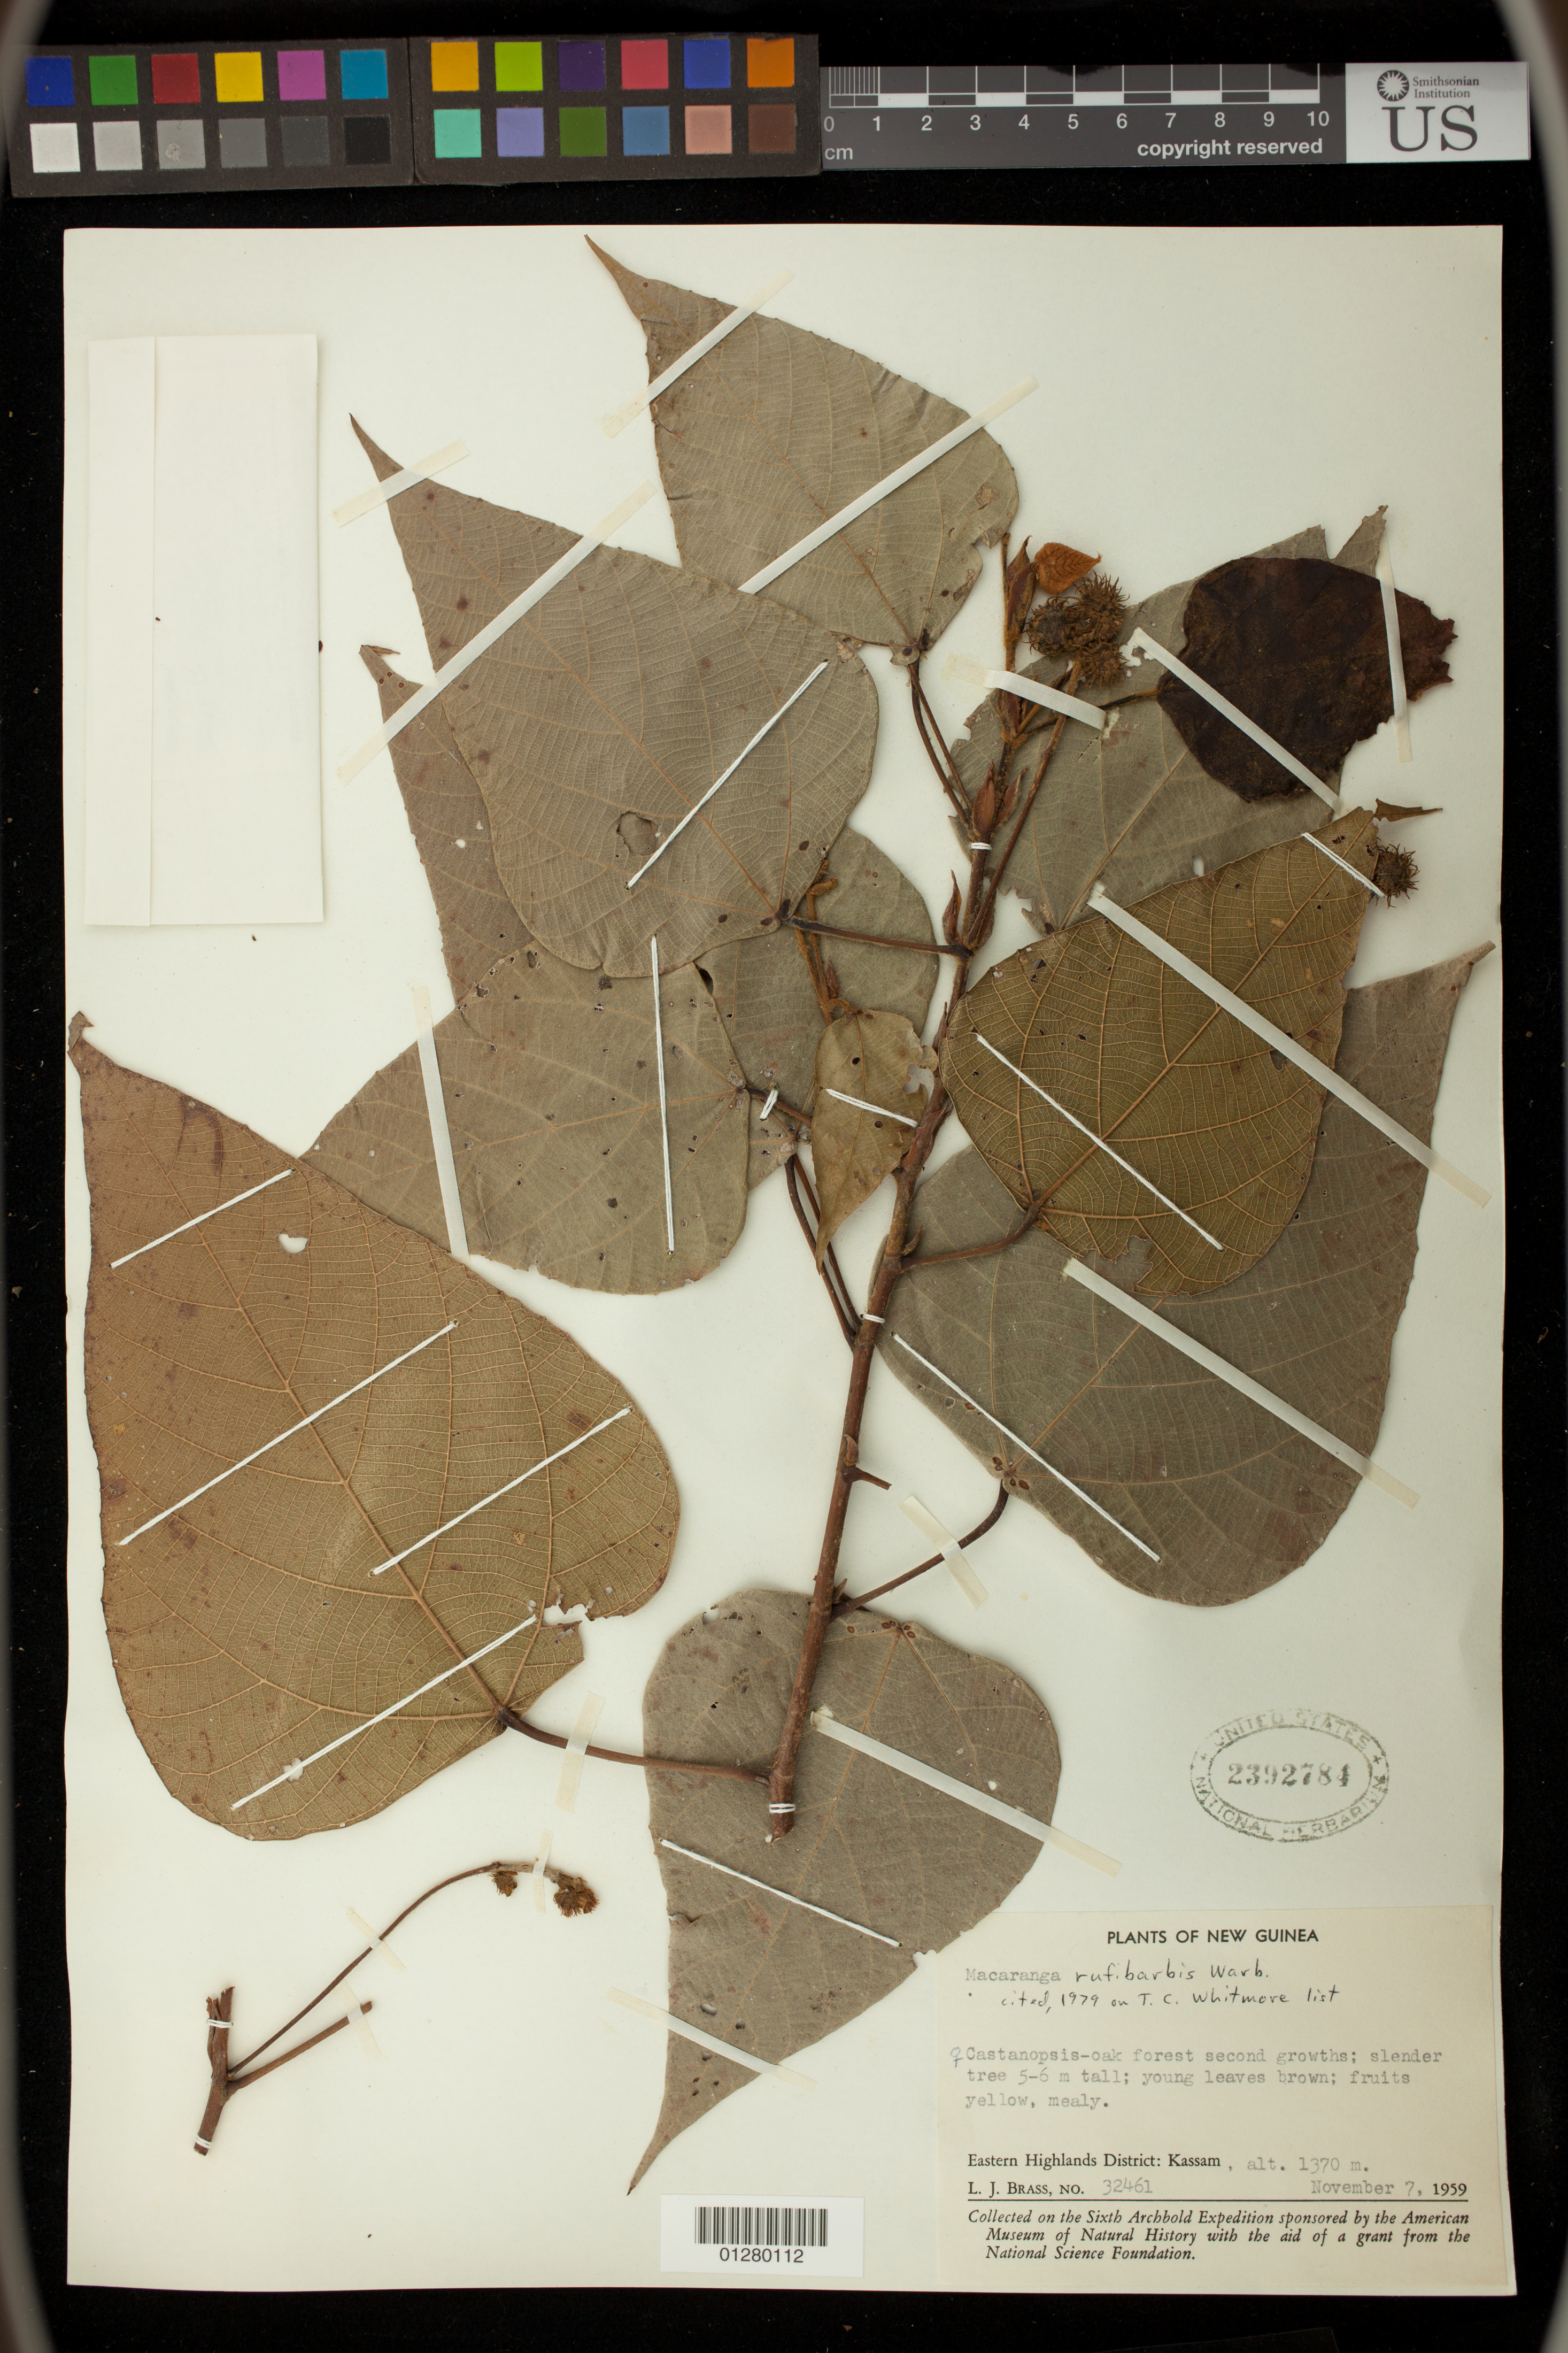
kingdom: Plantae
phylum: Tracheophyta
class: Magnoliopsida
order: Malpighiales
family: Euphorbiaceae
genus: Macaranga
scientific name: Macaranga rufibarbis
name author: Warb.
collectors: L. J. Brass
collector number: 32461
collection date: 1959-11-07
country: Papua New Guinea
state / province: Eastern Highlands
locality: Kassam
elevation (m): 1370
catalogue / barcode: US 2392784